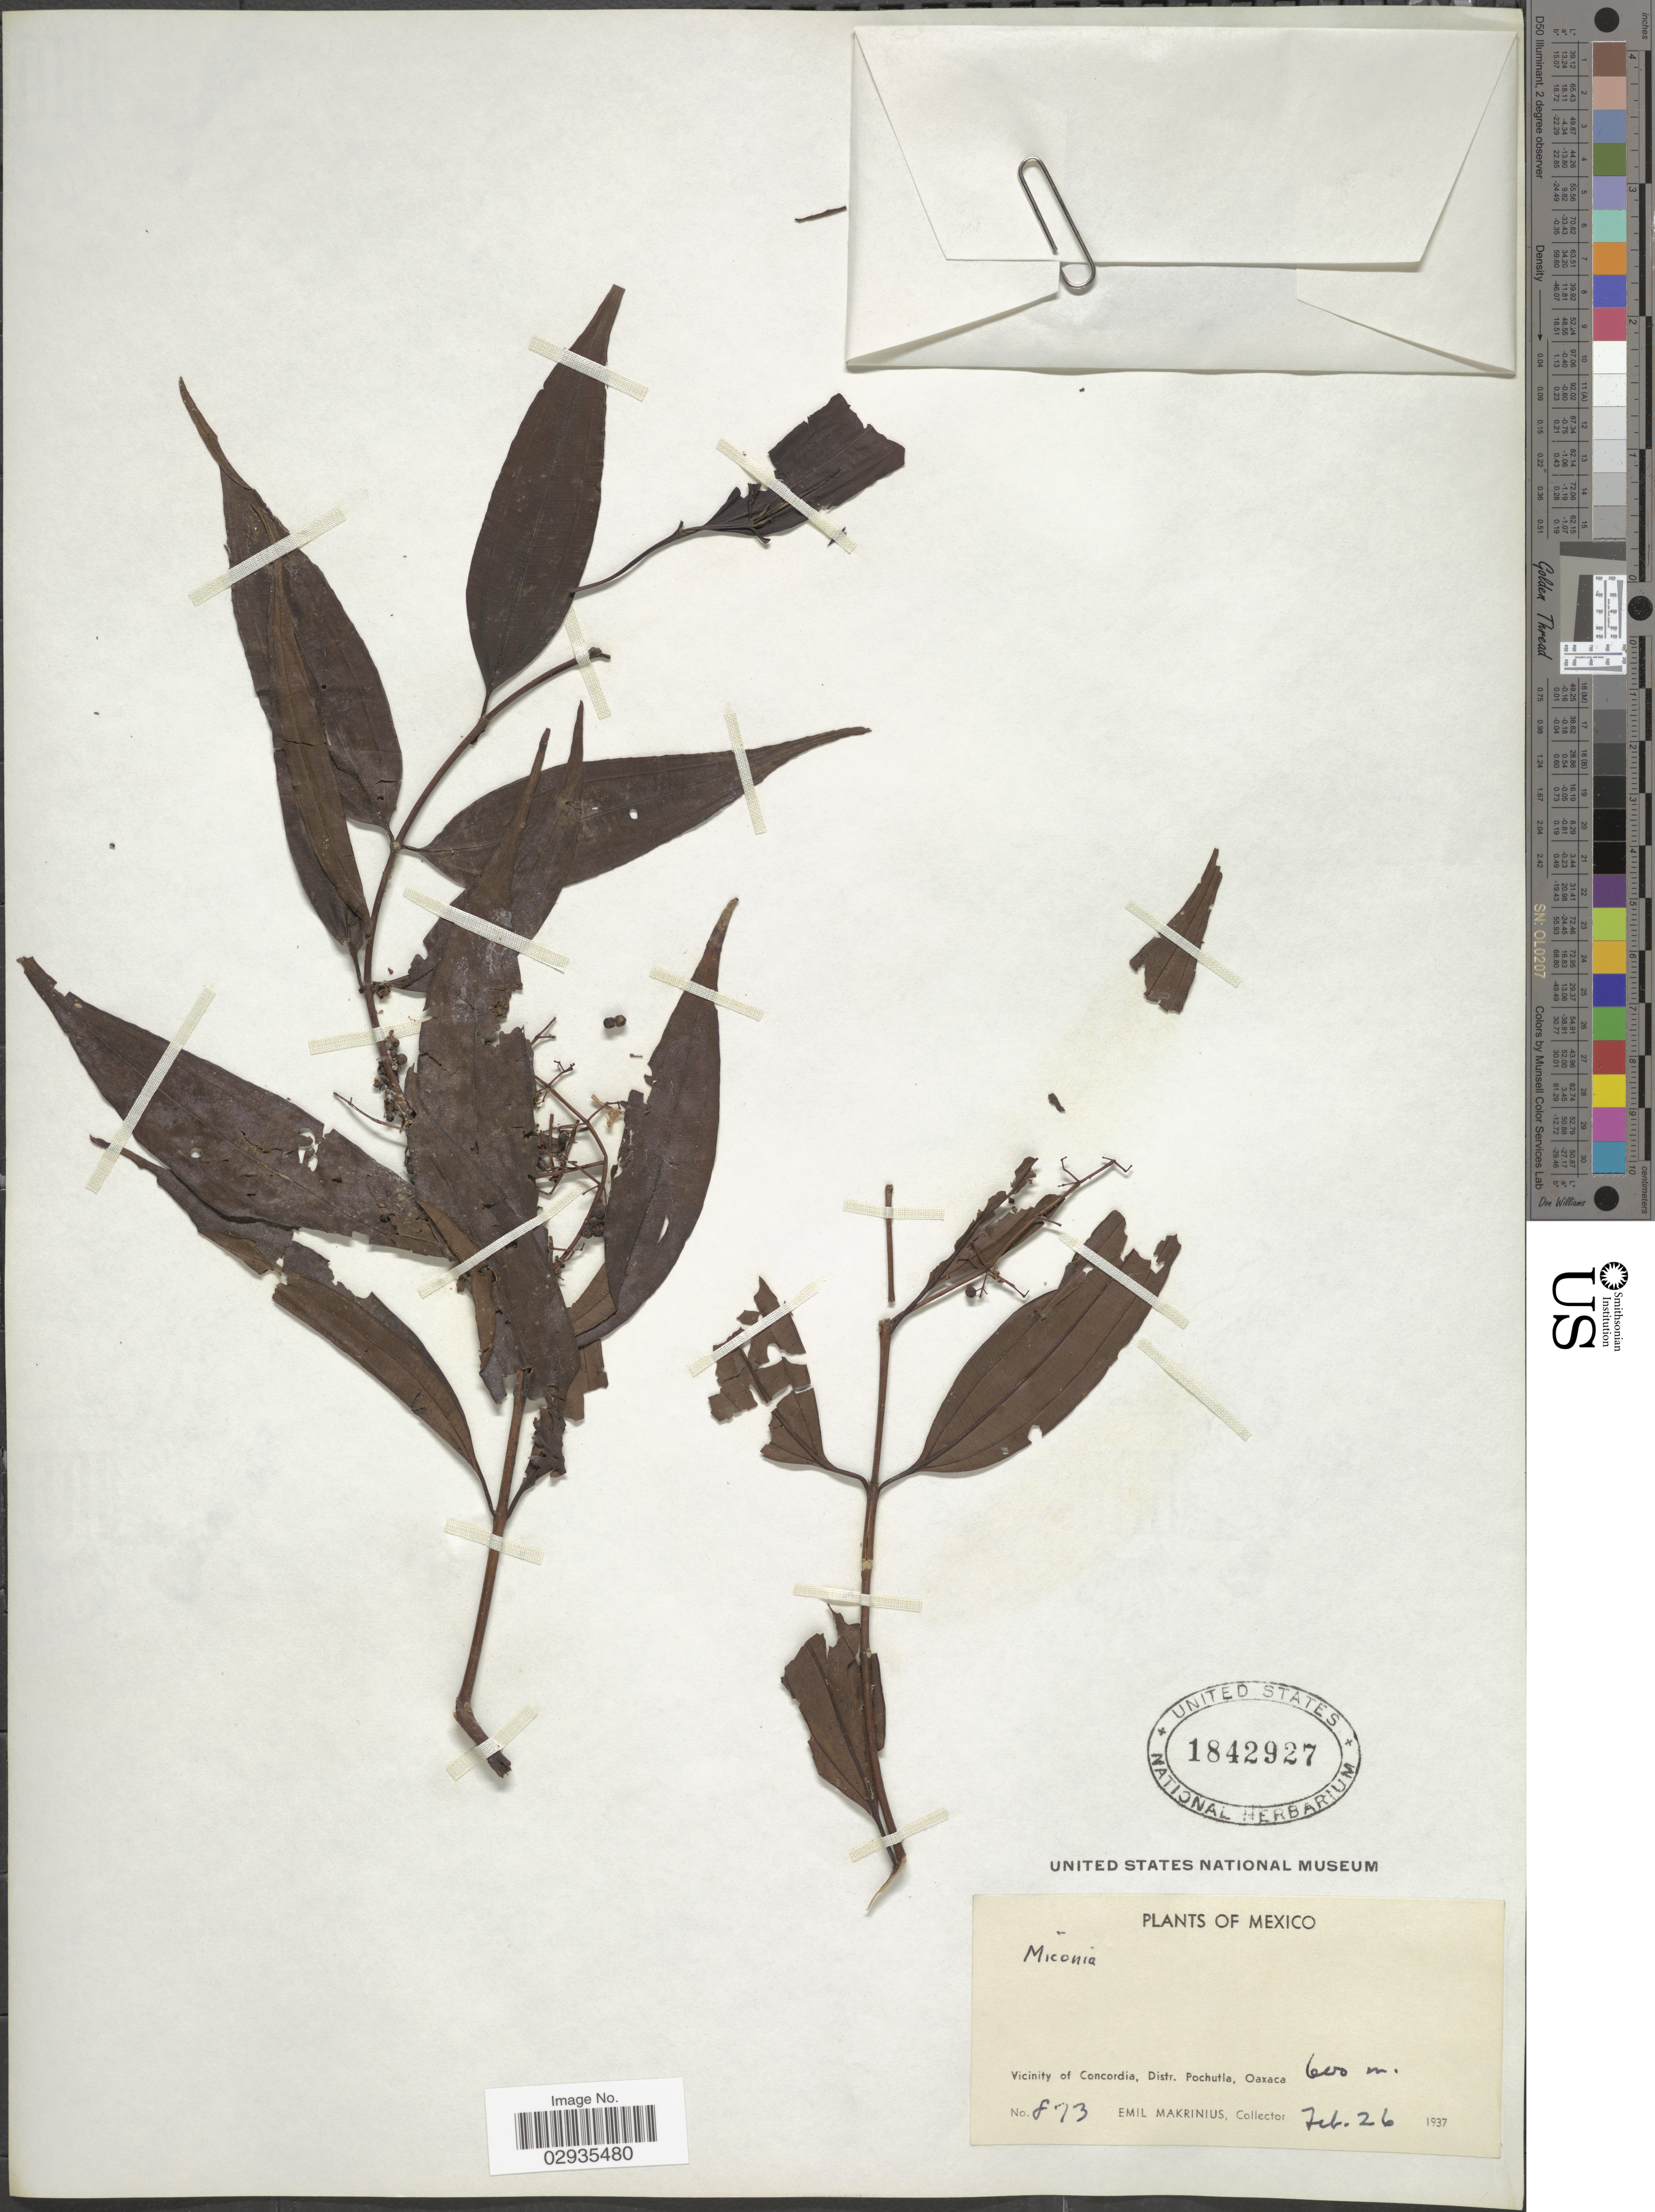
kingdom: Plantae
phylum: Tracheophyta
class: Magnoliopsida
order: Myrtales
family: Melastomataceae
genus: Miconia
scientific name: Miconia sp.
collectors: E. Makrinius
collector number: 873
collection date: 1937-02-26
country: Mexico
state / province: Oaxaca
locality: Vicinity of Concordia, Distr. Pochutla.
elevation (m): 600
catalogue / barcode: US 1842927